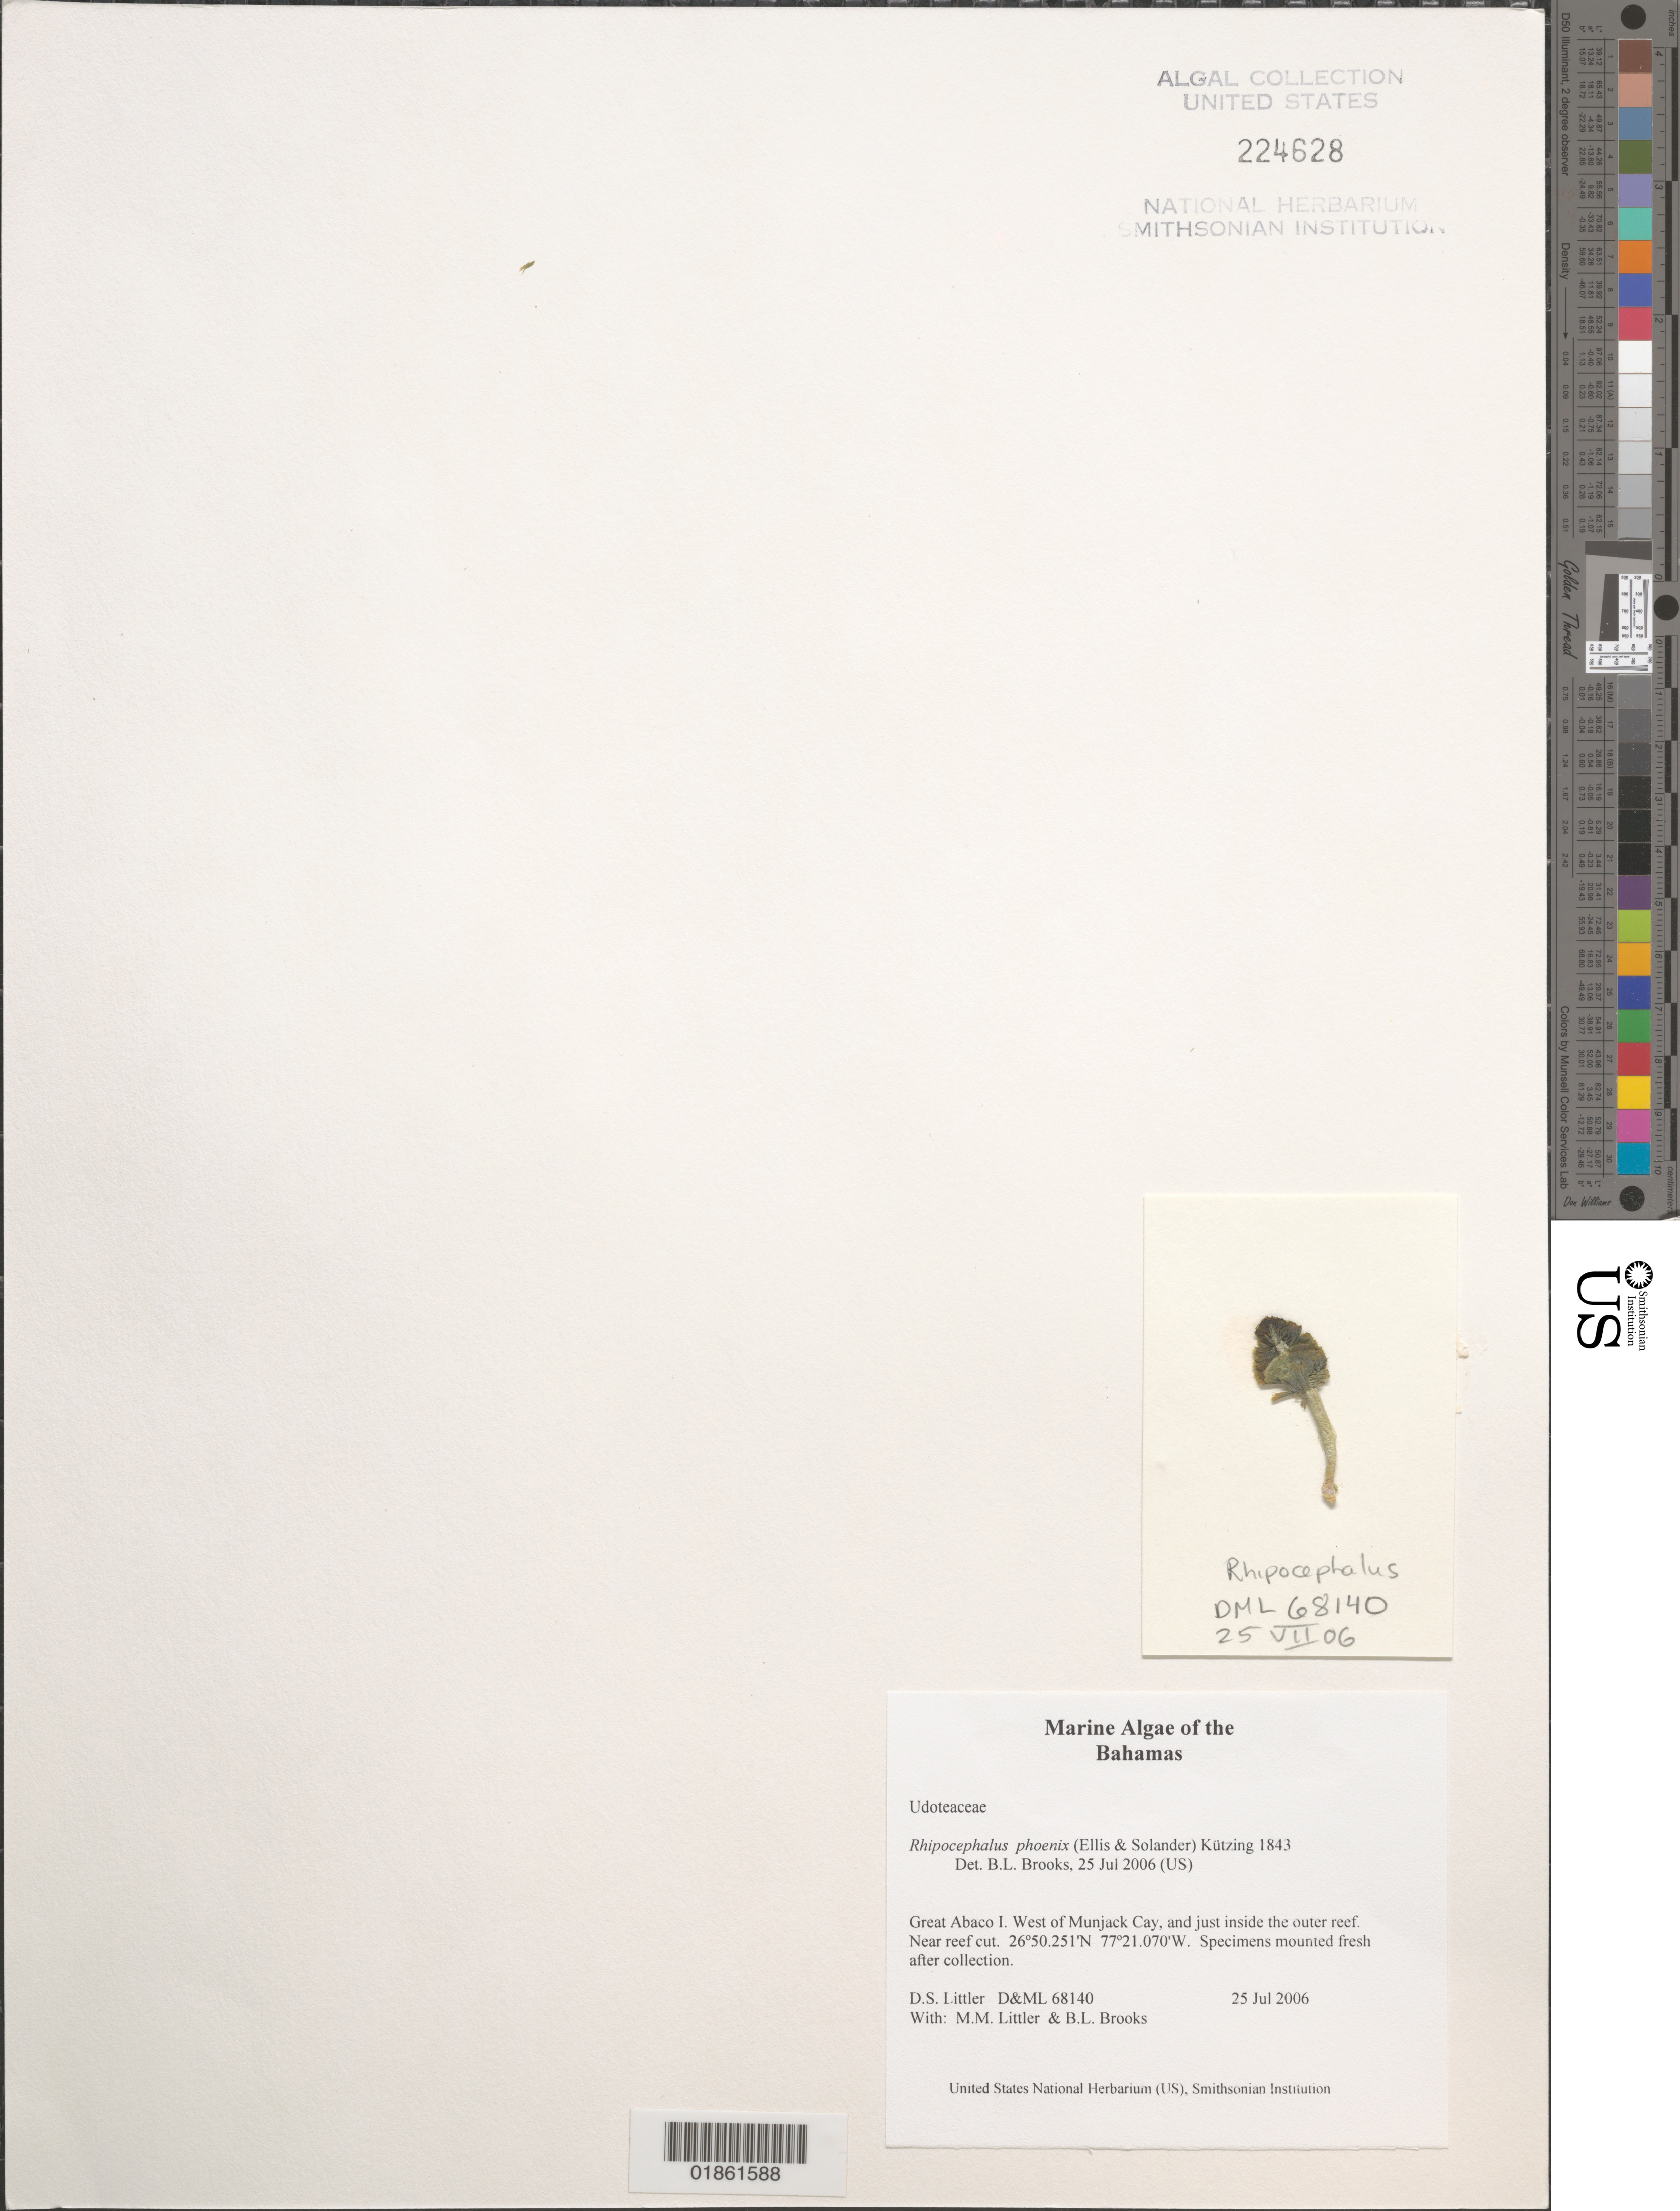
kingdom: Plantae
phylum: Chlorophyta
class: Ulvophyceae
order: Bryopsidales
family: Udoteaceae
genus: Rhipocephalus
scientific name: Rhipocephalus sp.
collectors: M. M. Littler, D. S. Littler & B. Brooks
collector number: D&ML 68140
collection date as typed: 25 Jul 2006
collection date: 2006-07-25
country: Bahamas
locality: West of Munjack Cay, just inside the outrer reef, near cut in reef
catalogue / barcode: US 224628